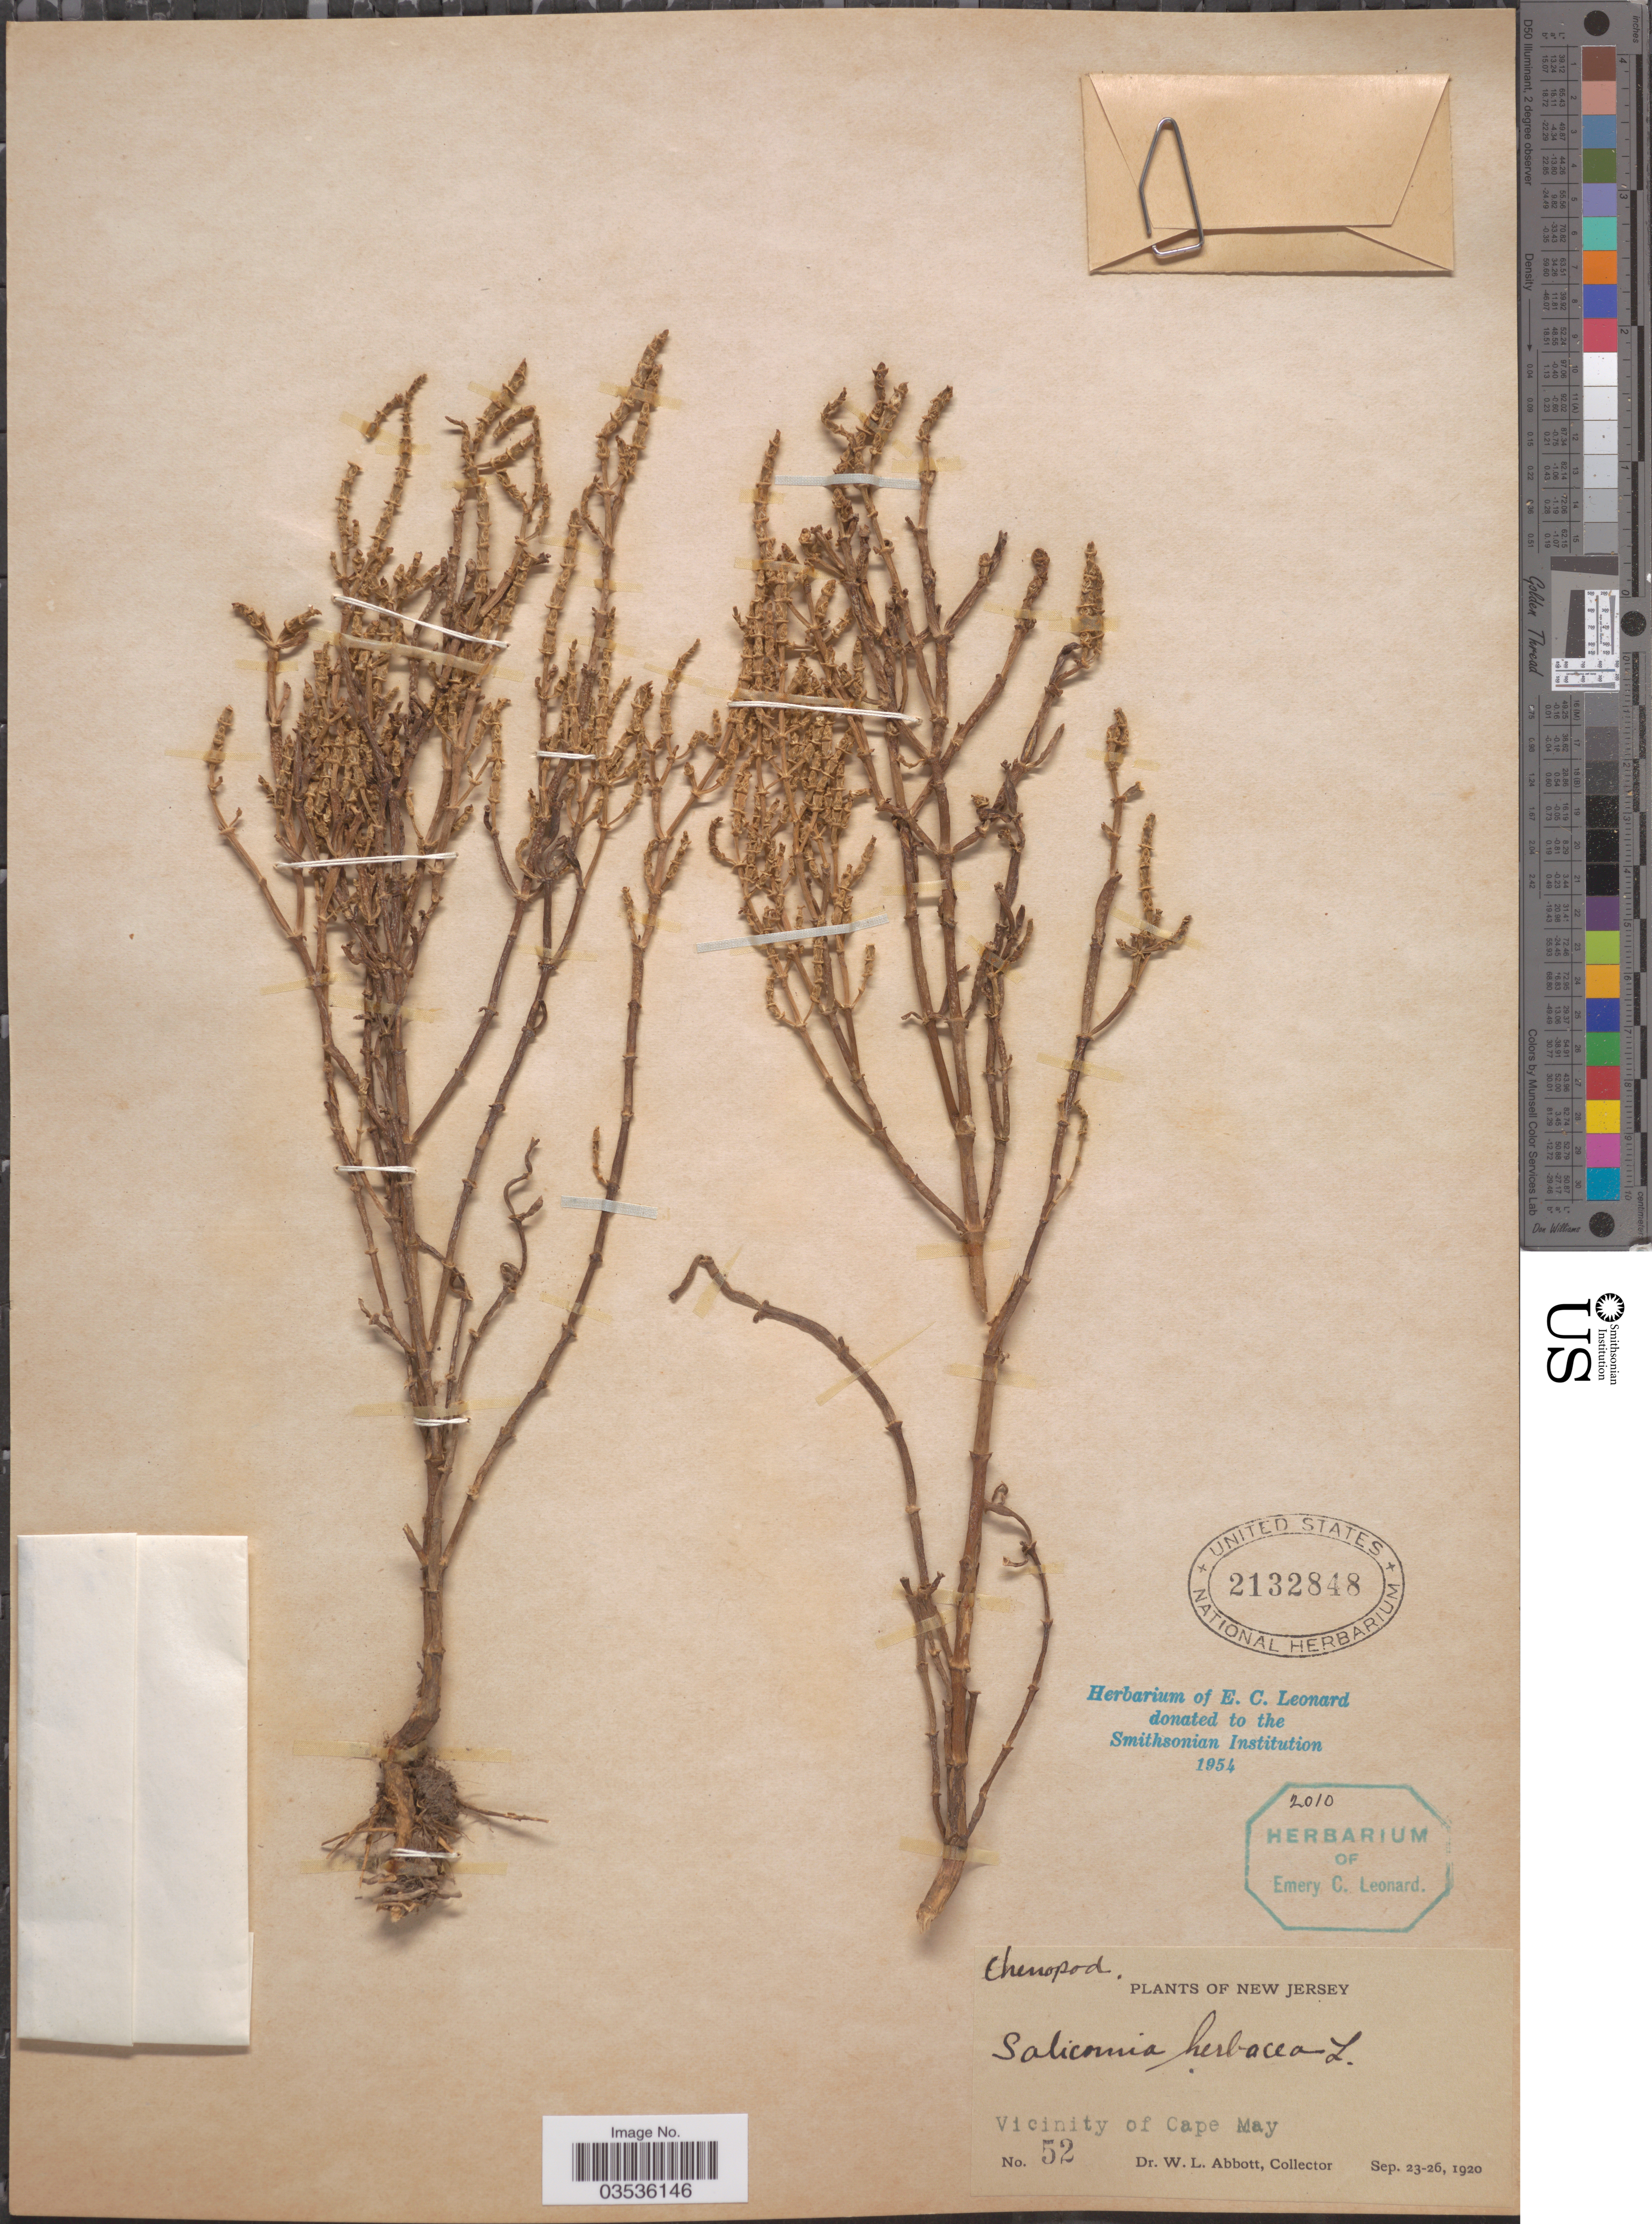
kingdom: Plantae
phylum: Tracheophyta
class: Magnoliopsida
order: Caryophyllales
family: Amaranthaceae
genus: Salicornia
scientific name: Salicornia europaea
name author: L.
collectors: W. L. Abbott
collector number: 52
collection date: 1920-09-23/1920-09-26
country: United States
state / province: New Jersey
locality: Vicinity of Cape May.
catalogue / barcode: US 2132848